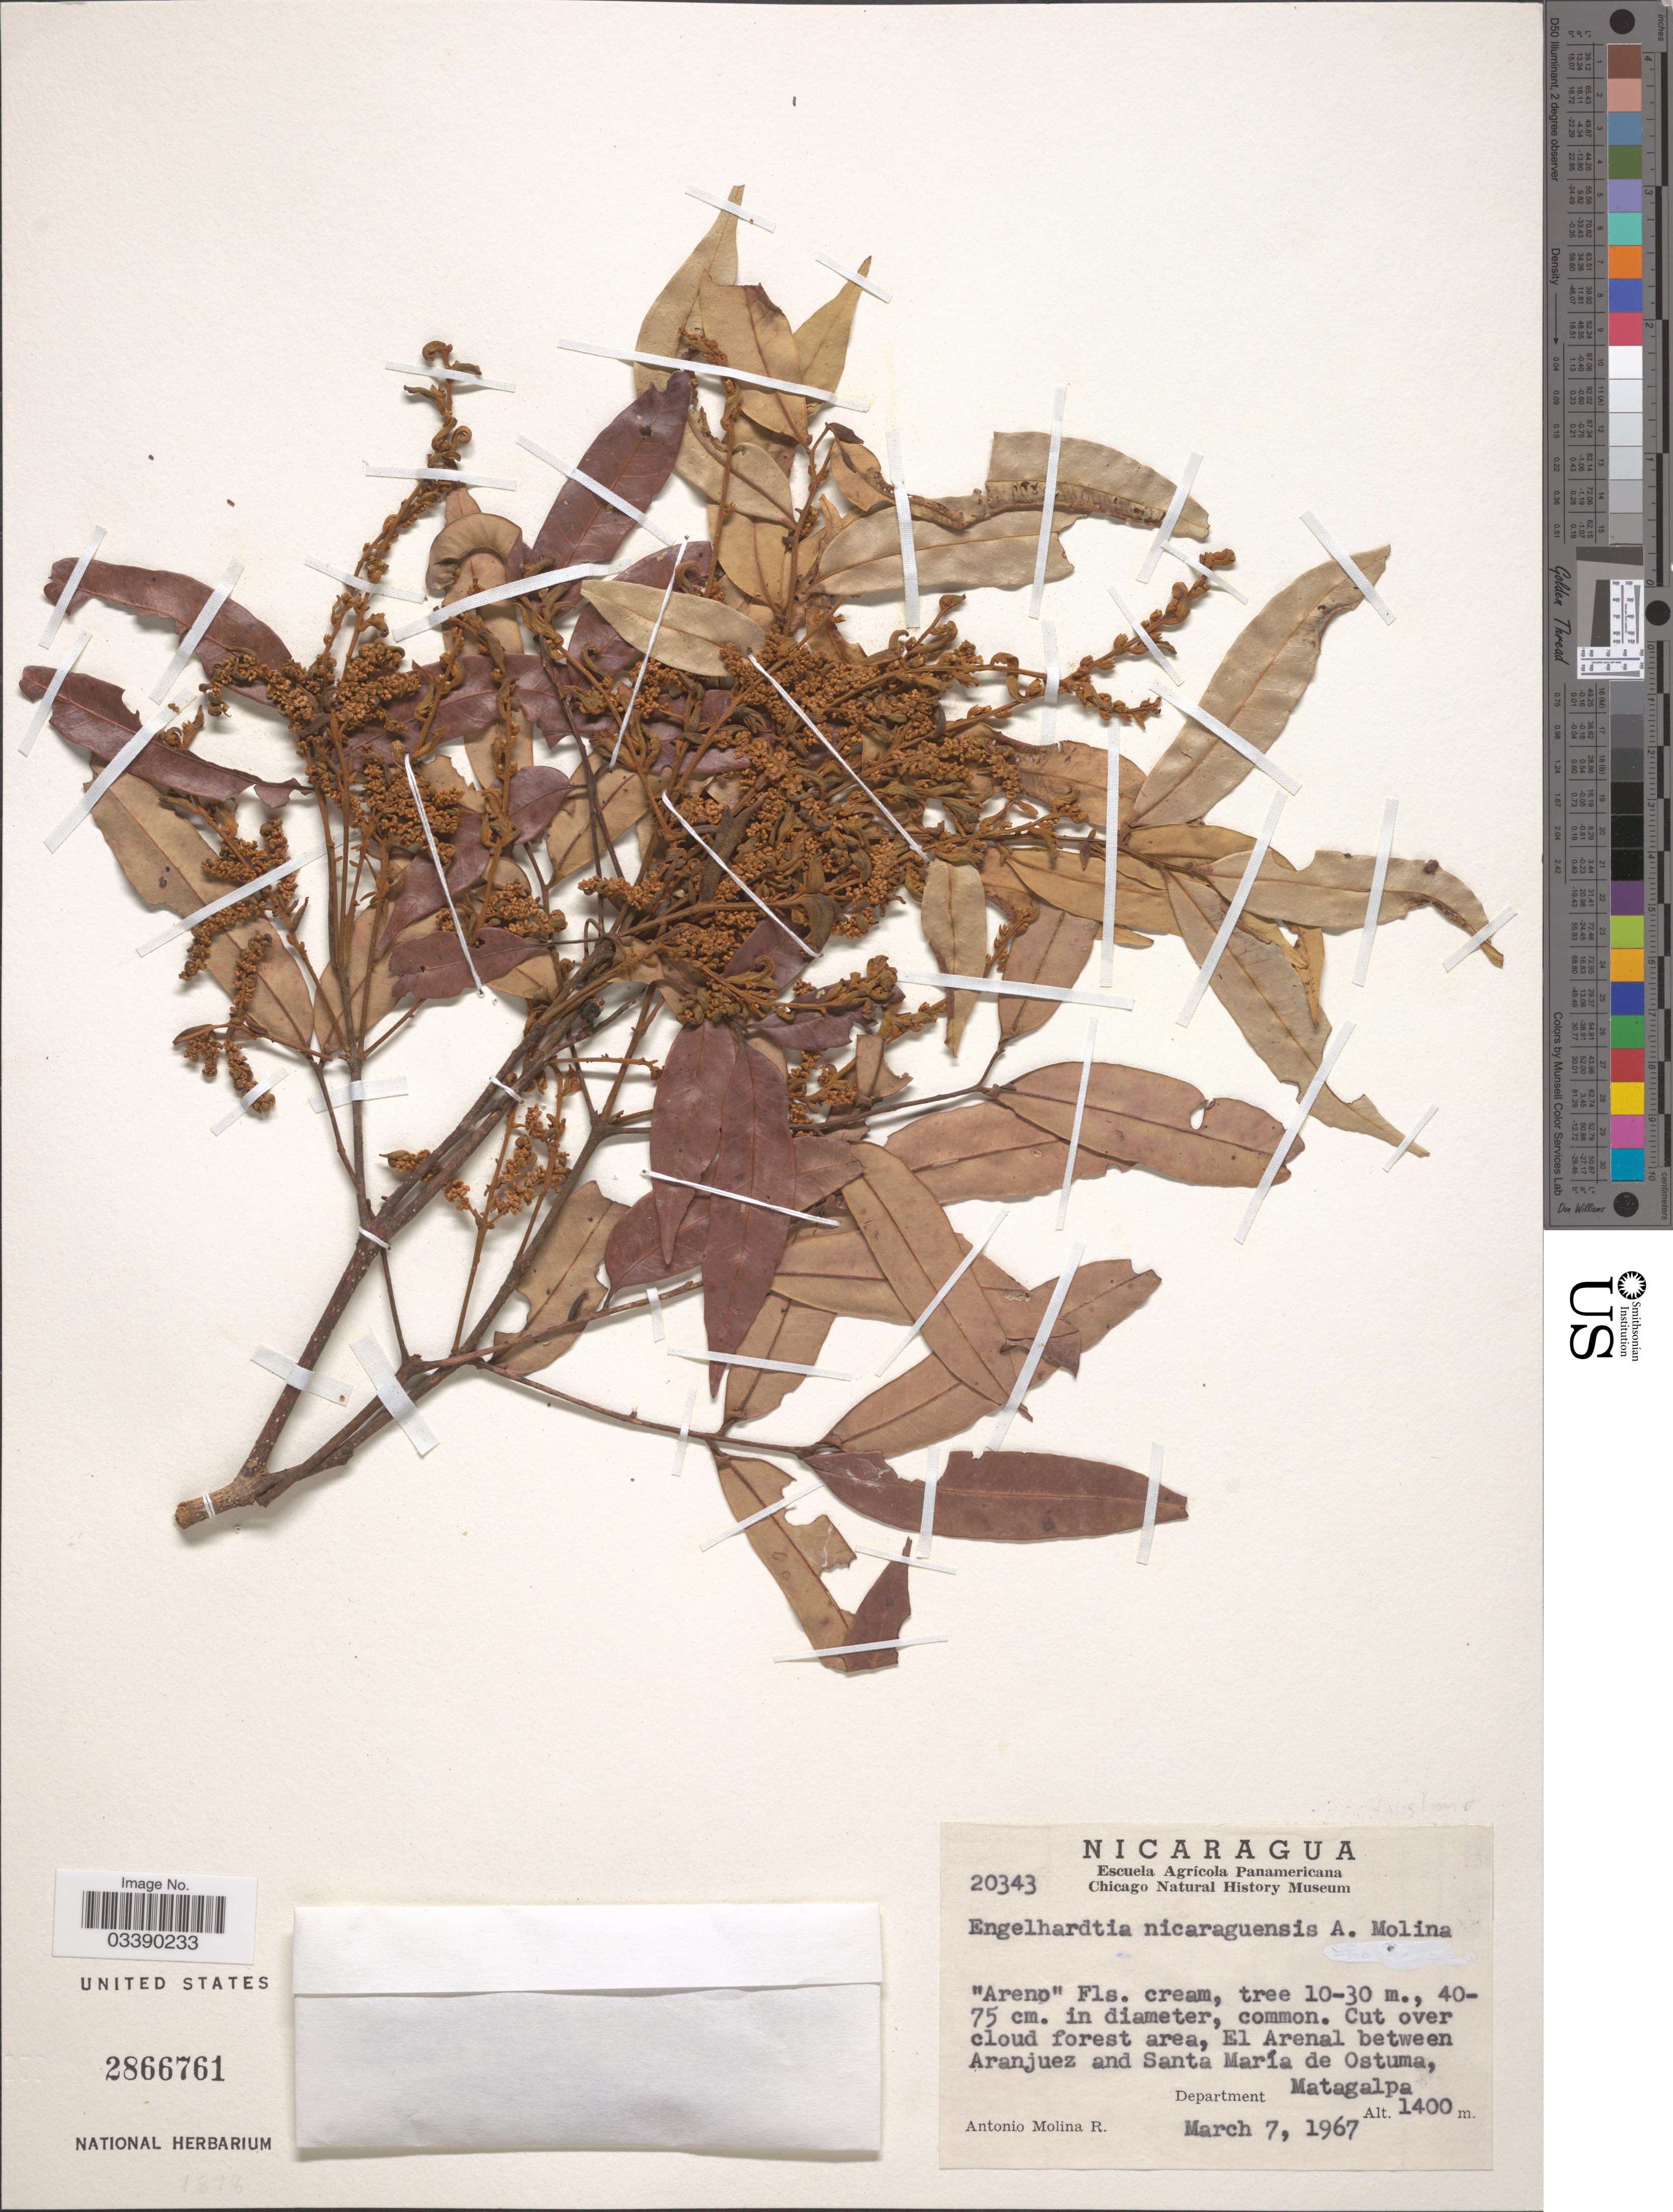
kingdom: Plantae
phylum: Tracheophyta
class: Magnoliopsida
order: Fagales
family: Juglandaceae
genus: Oreomunnea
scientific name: Oreomunnea mexicana subsp. mexicana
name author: (Standl.) J.-F. Leroy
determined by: Strong, Mark T., (BOT), Smithsonian Institution - National Museum of Natural History (UNITED STATES)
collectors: A. Molina R.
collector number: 20343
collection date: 1967-03-07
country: Nicaragua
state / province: Matagalpa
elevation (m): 1400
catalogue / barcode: US 2866761